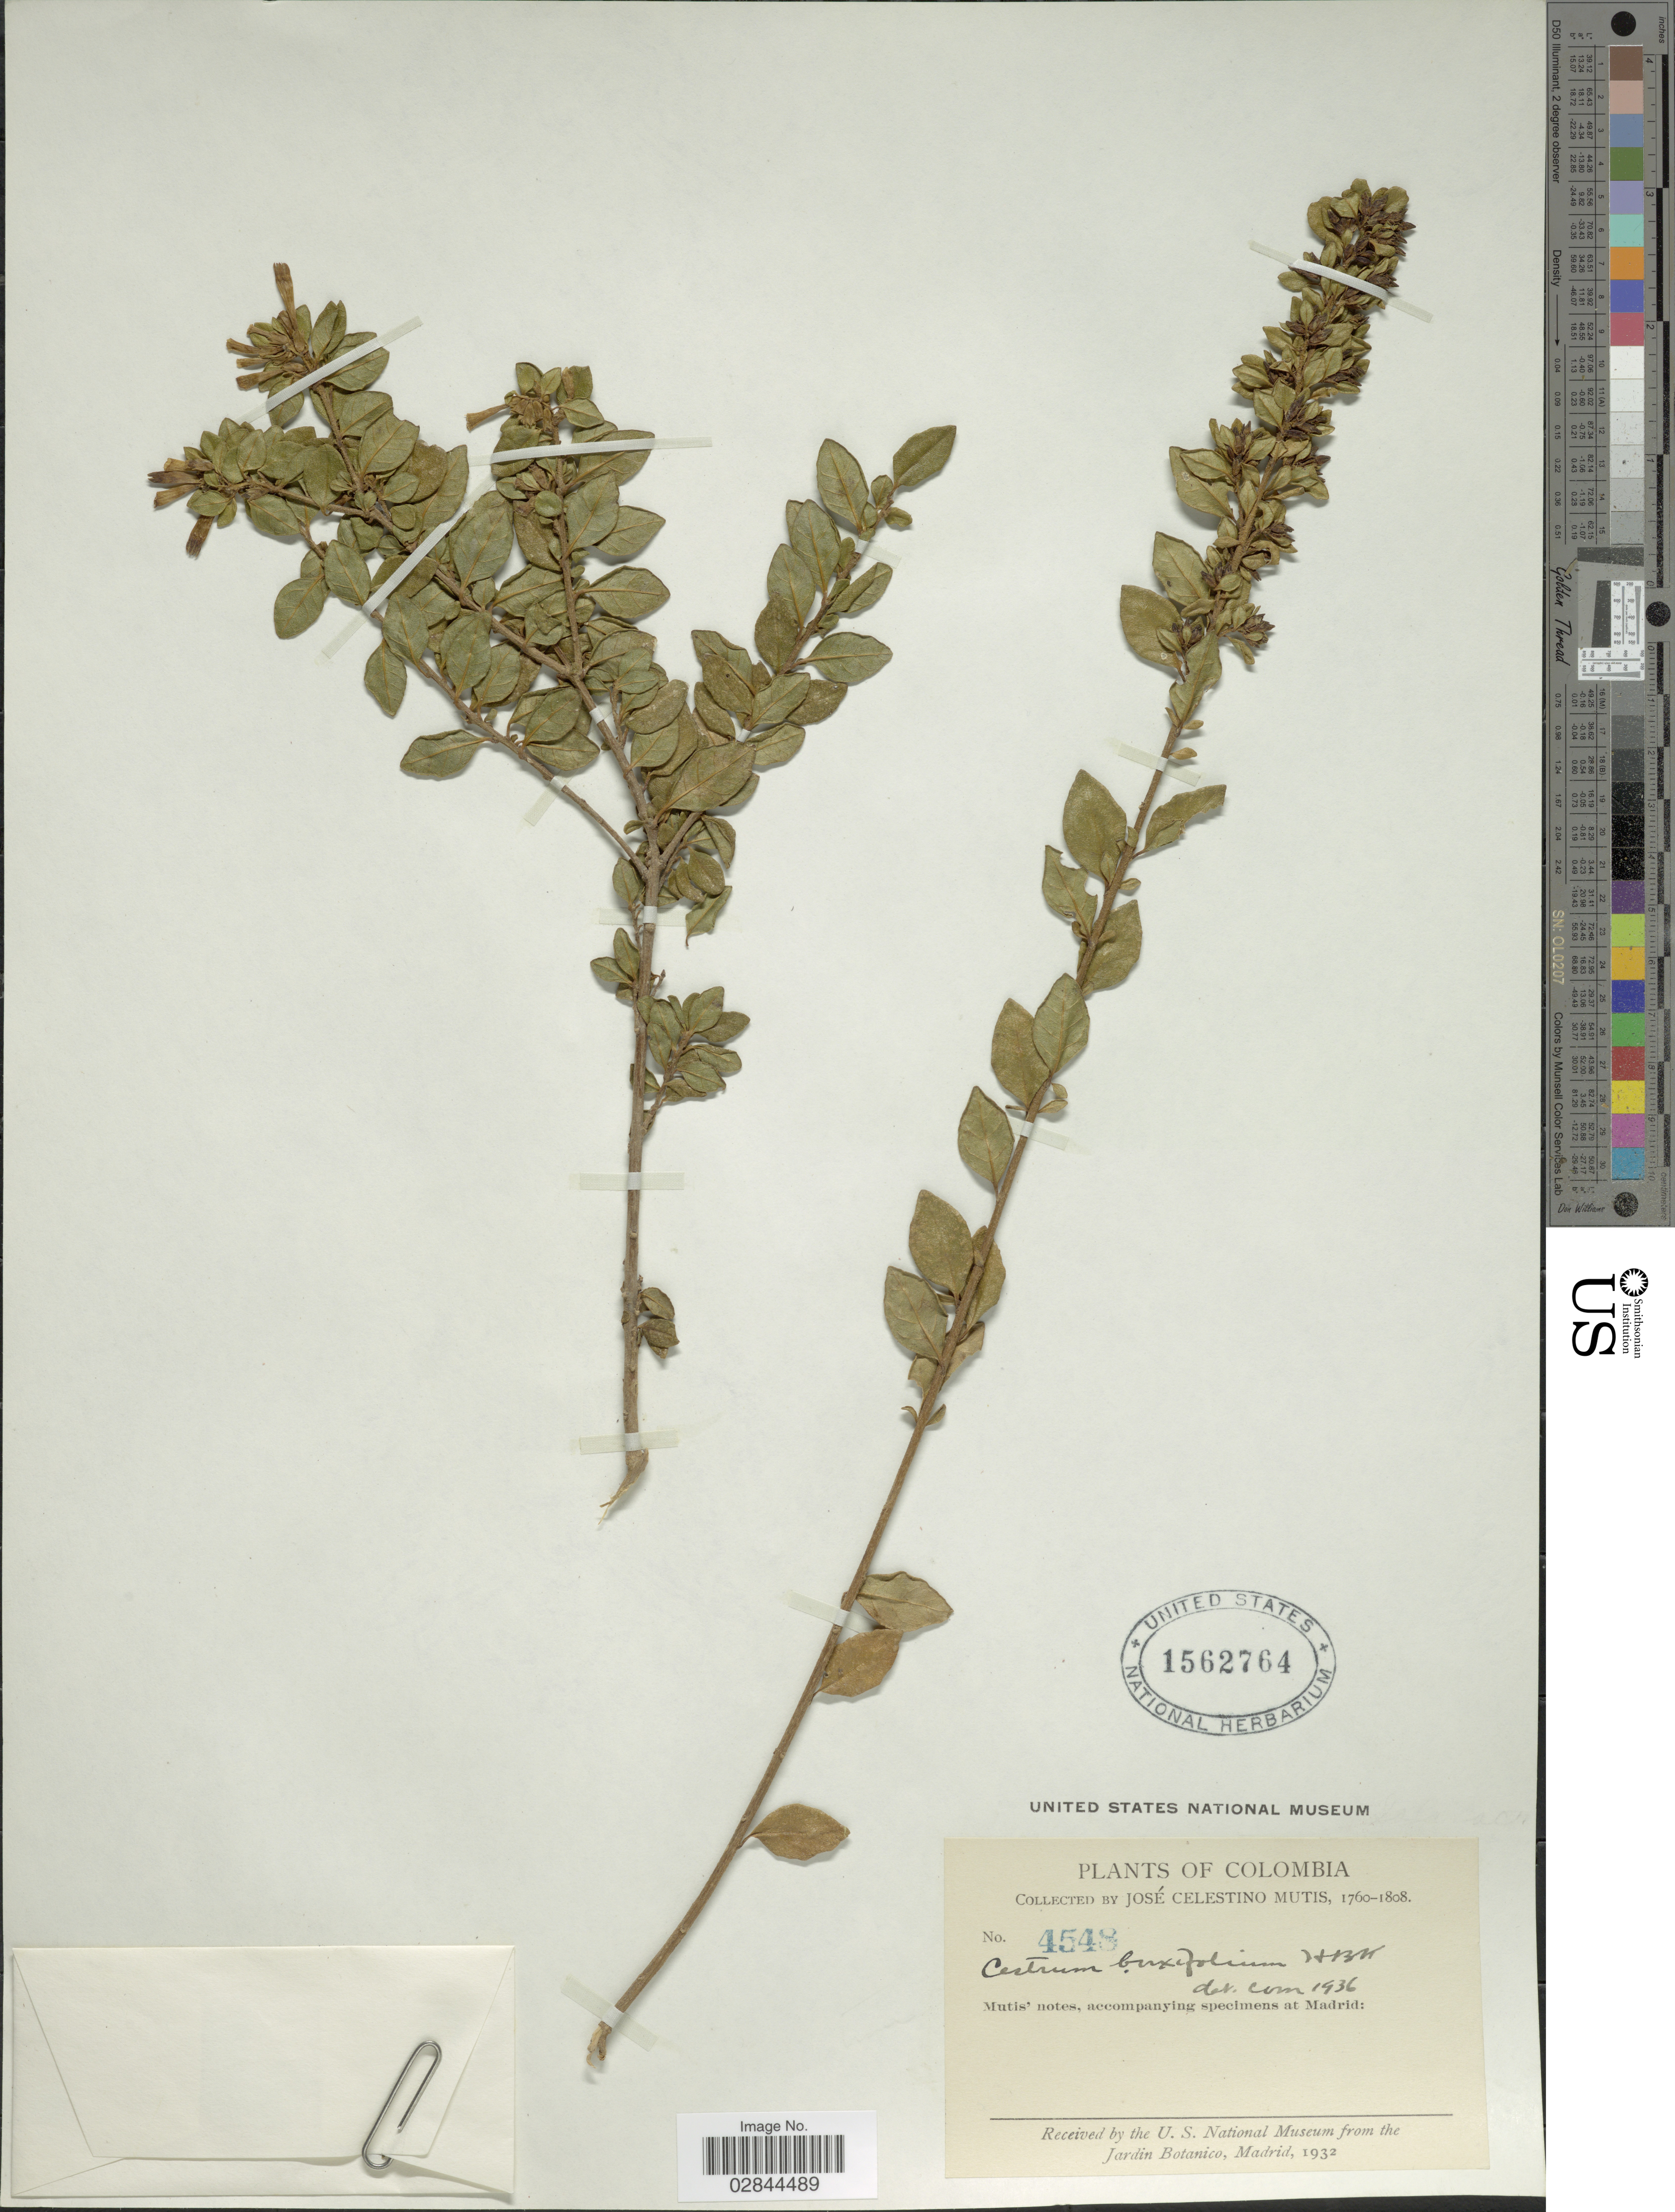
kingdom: Plantae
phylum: Tracheophyta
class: Magnoliopsida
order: Solanales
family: Solanaceae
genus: Cestrum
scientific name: Cestrum buxifolium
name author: Kunth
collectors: J. C. B. Mutis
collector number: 4548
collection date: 1760/1808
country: Colombia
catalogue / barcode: US 1562764